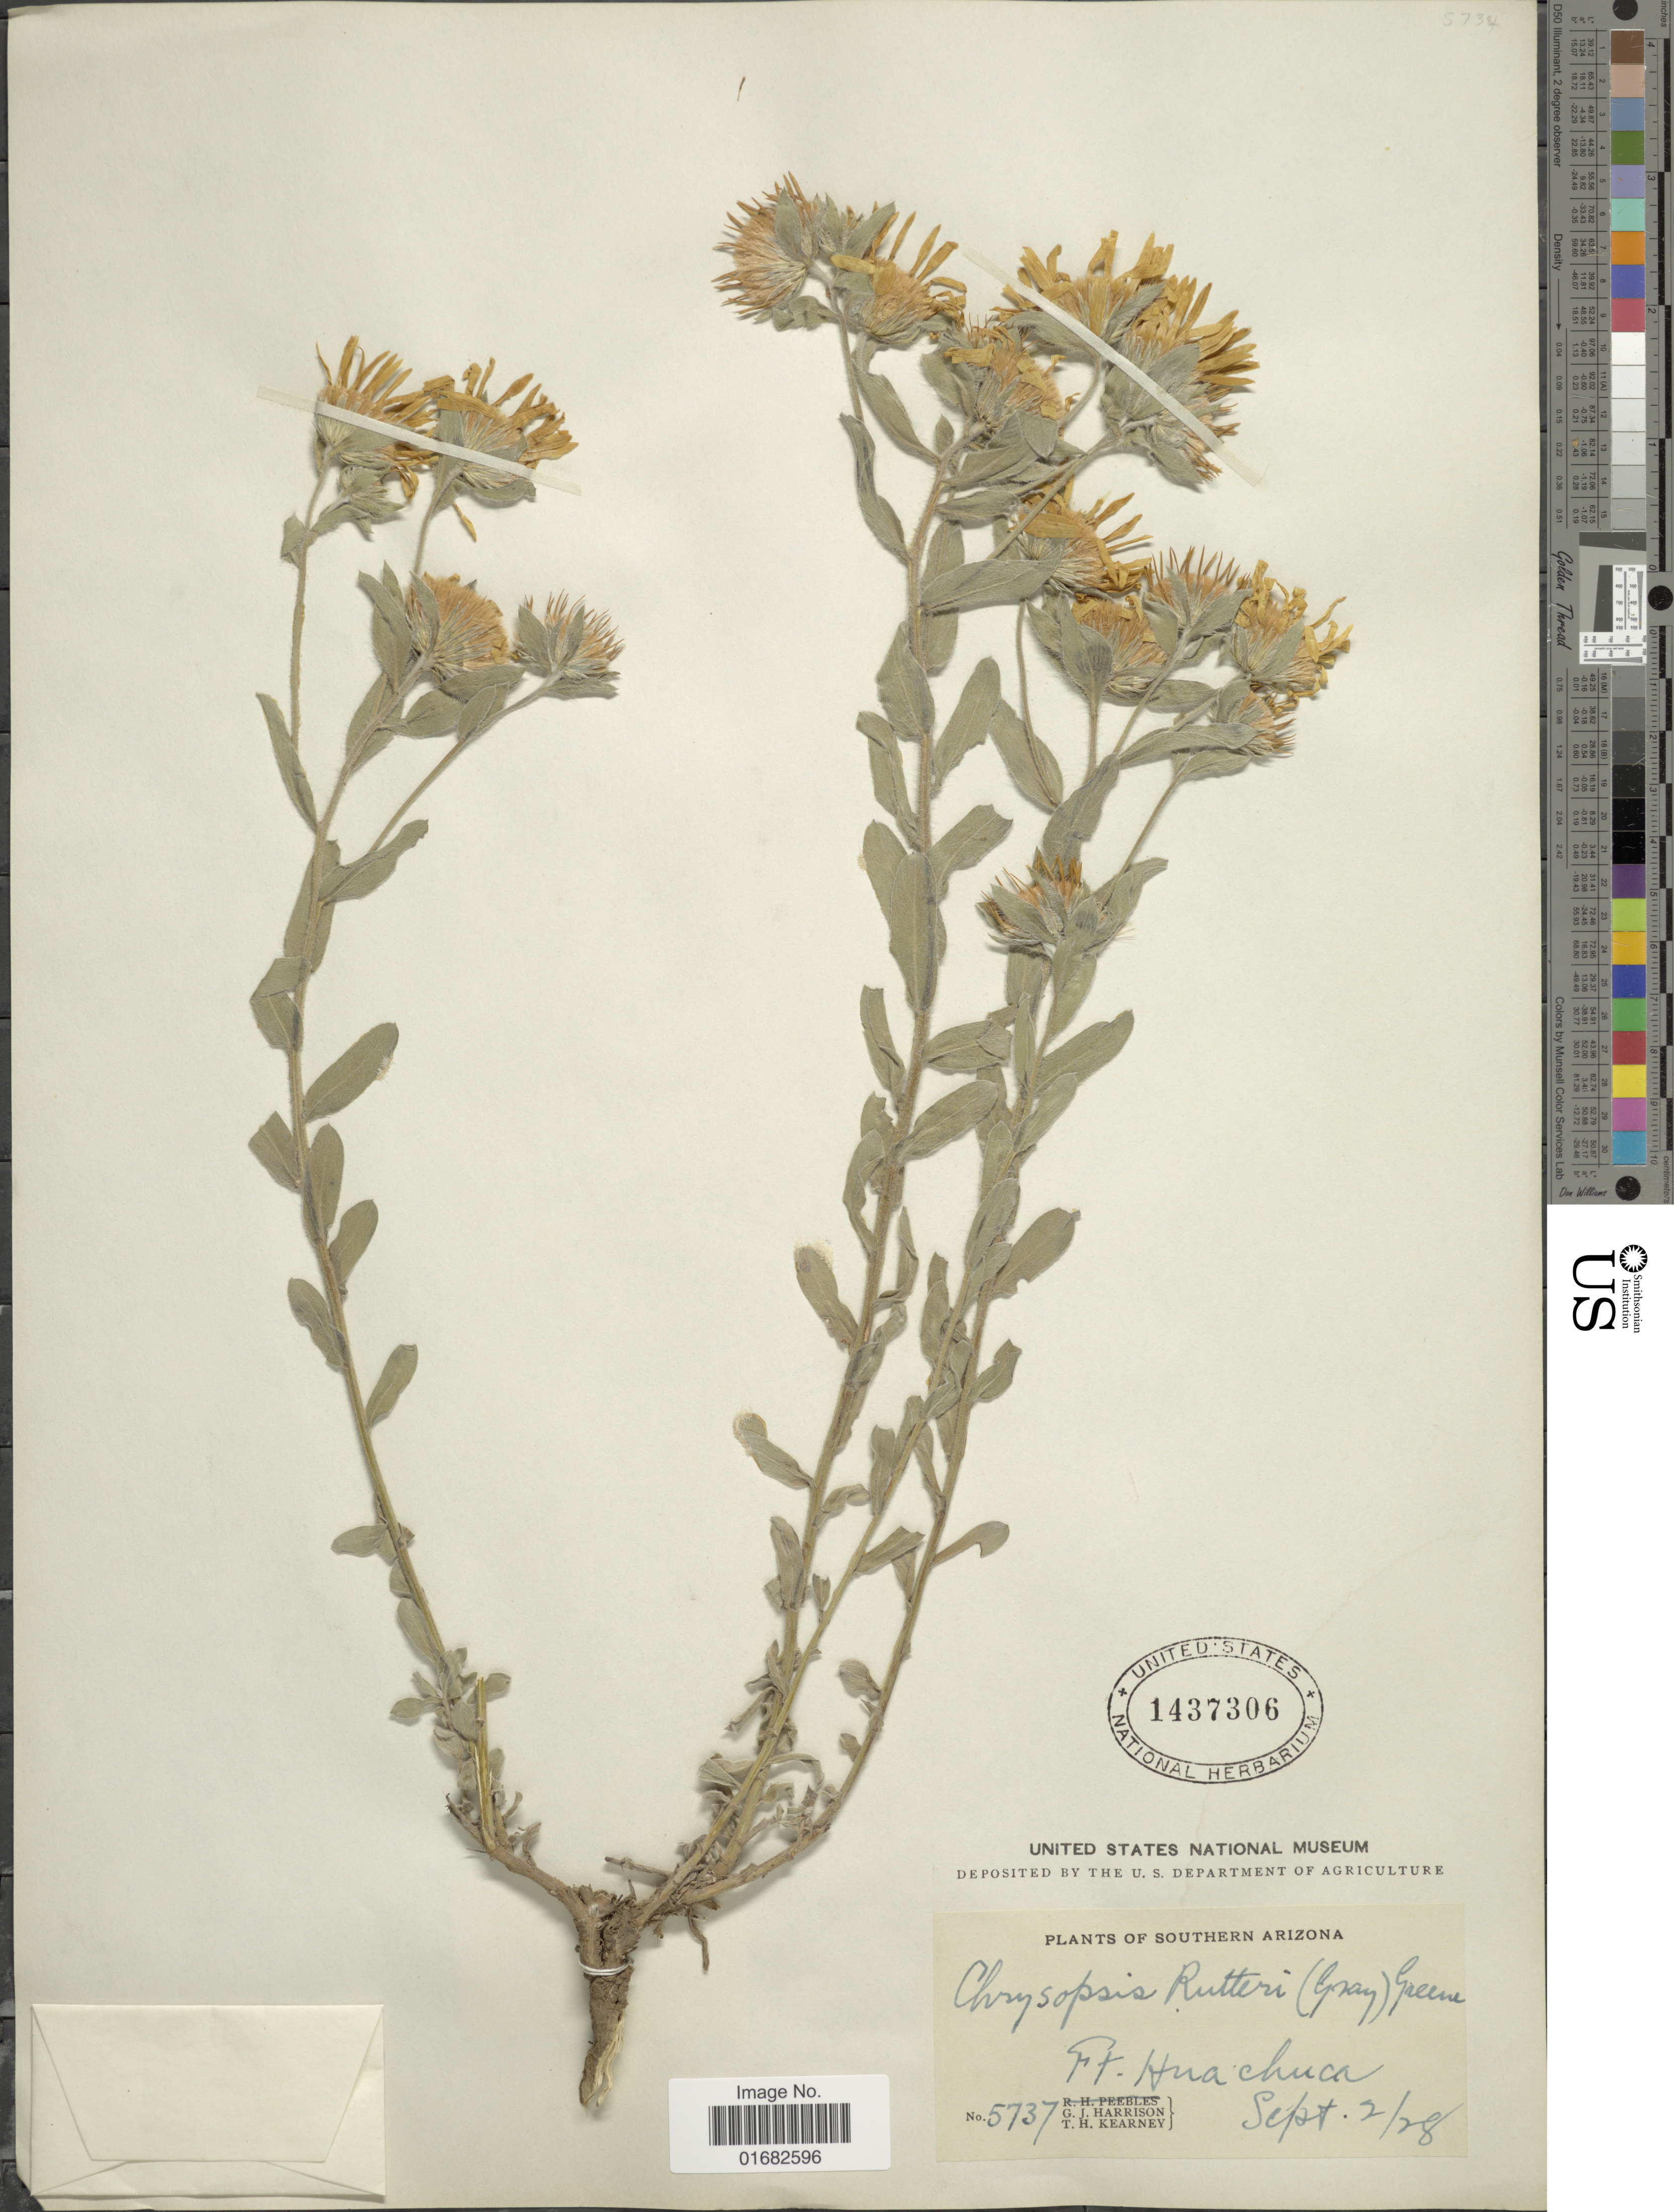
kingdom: Plantae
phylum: Tracheophyta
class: Magnoliopsida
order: Asterales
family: Asteraceae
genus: Heterotheca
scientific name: Heterotheca rutteri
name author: (Rothr.) Shinners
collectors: G. J. Harrison & T. H. Kearney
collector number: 5737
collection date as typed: Transcribed d/m/y: 2/9/28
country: United States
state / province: Arizona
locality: Southern Arizona. Mt. Huachuca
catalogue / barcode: US 1437306